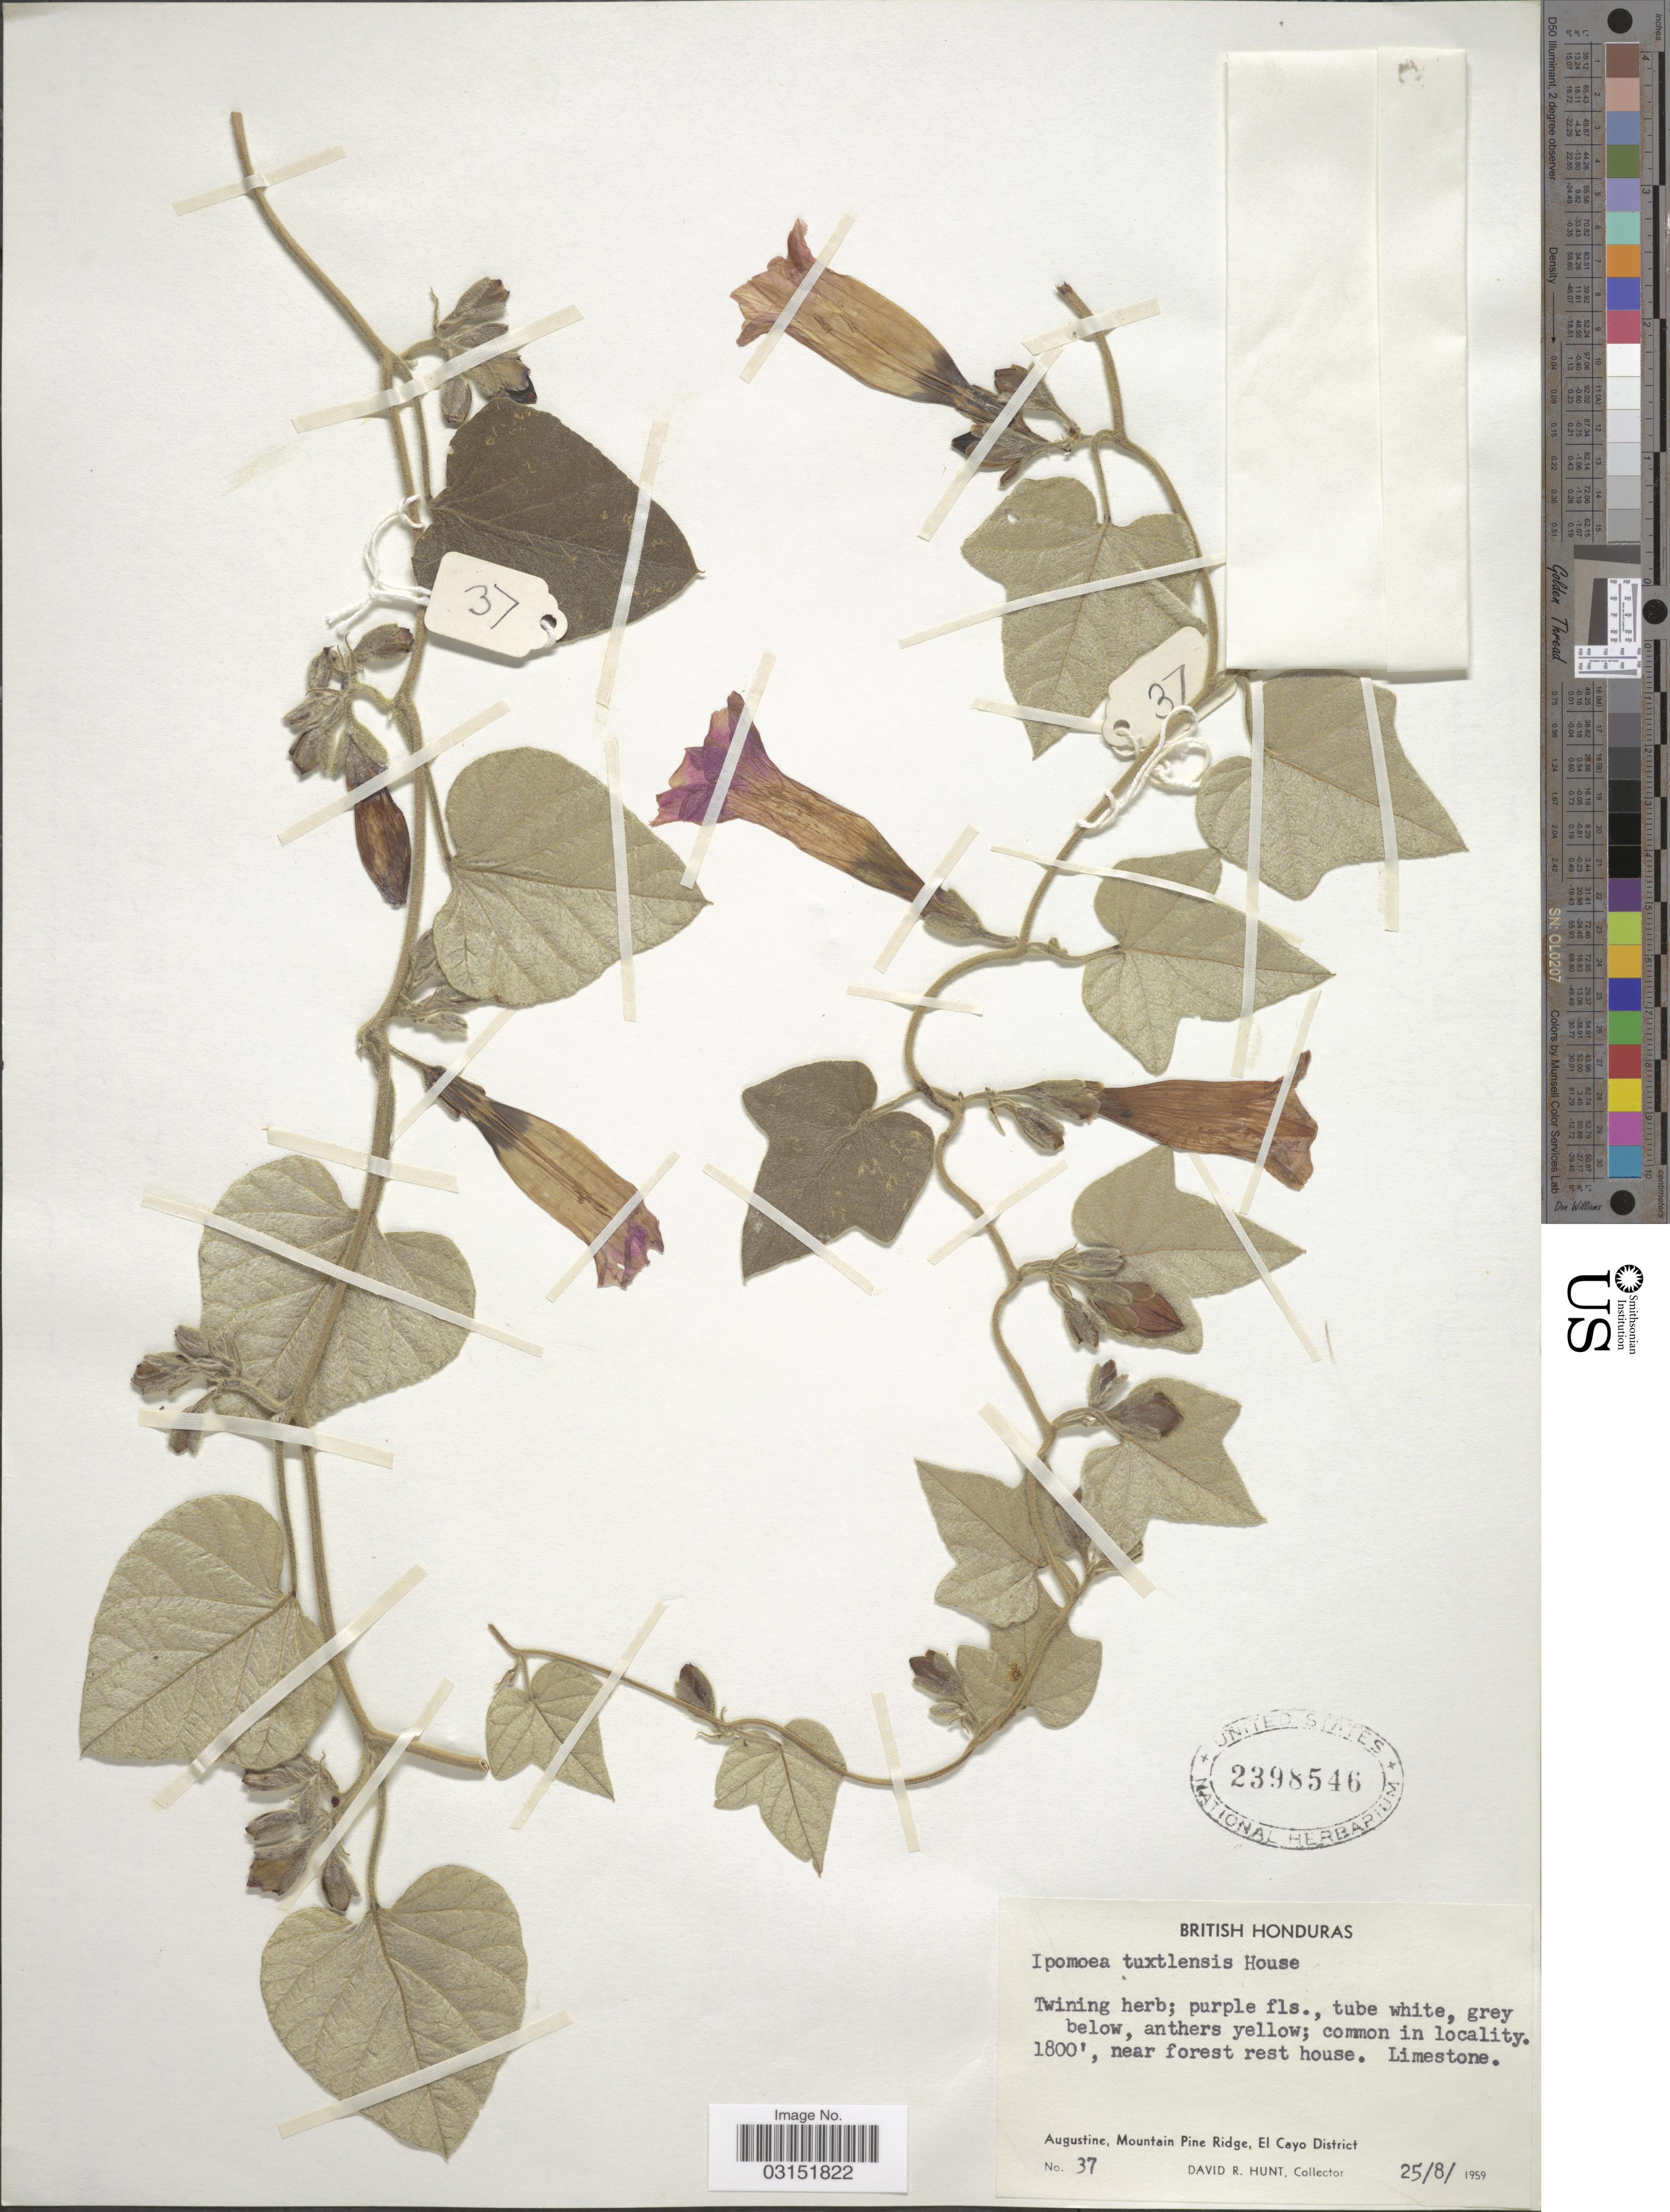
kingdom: Plantae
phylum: Tracheophyta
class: Magnoliopsida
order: Solanales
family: Convolvulaceae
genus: Ipomoea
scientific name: Ipomoea tuxtlensis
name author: House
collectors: D. R. Hunt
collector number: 37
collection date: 1959-08-25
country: Belize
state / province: Cayo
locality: British Honduras, near forest rest house. Augustine, Mountain Pine Ridge, El Cayo District.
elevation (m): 549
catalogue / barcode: US 2398546